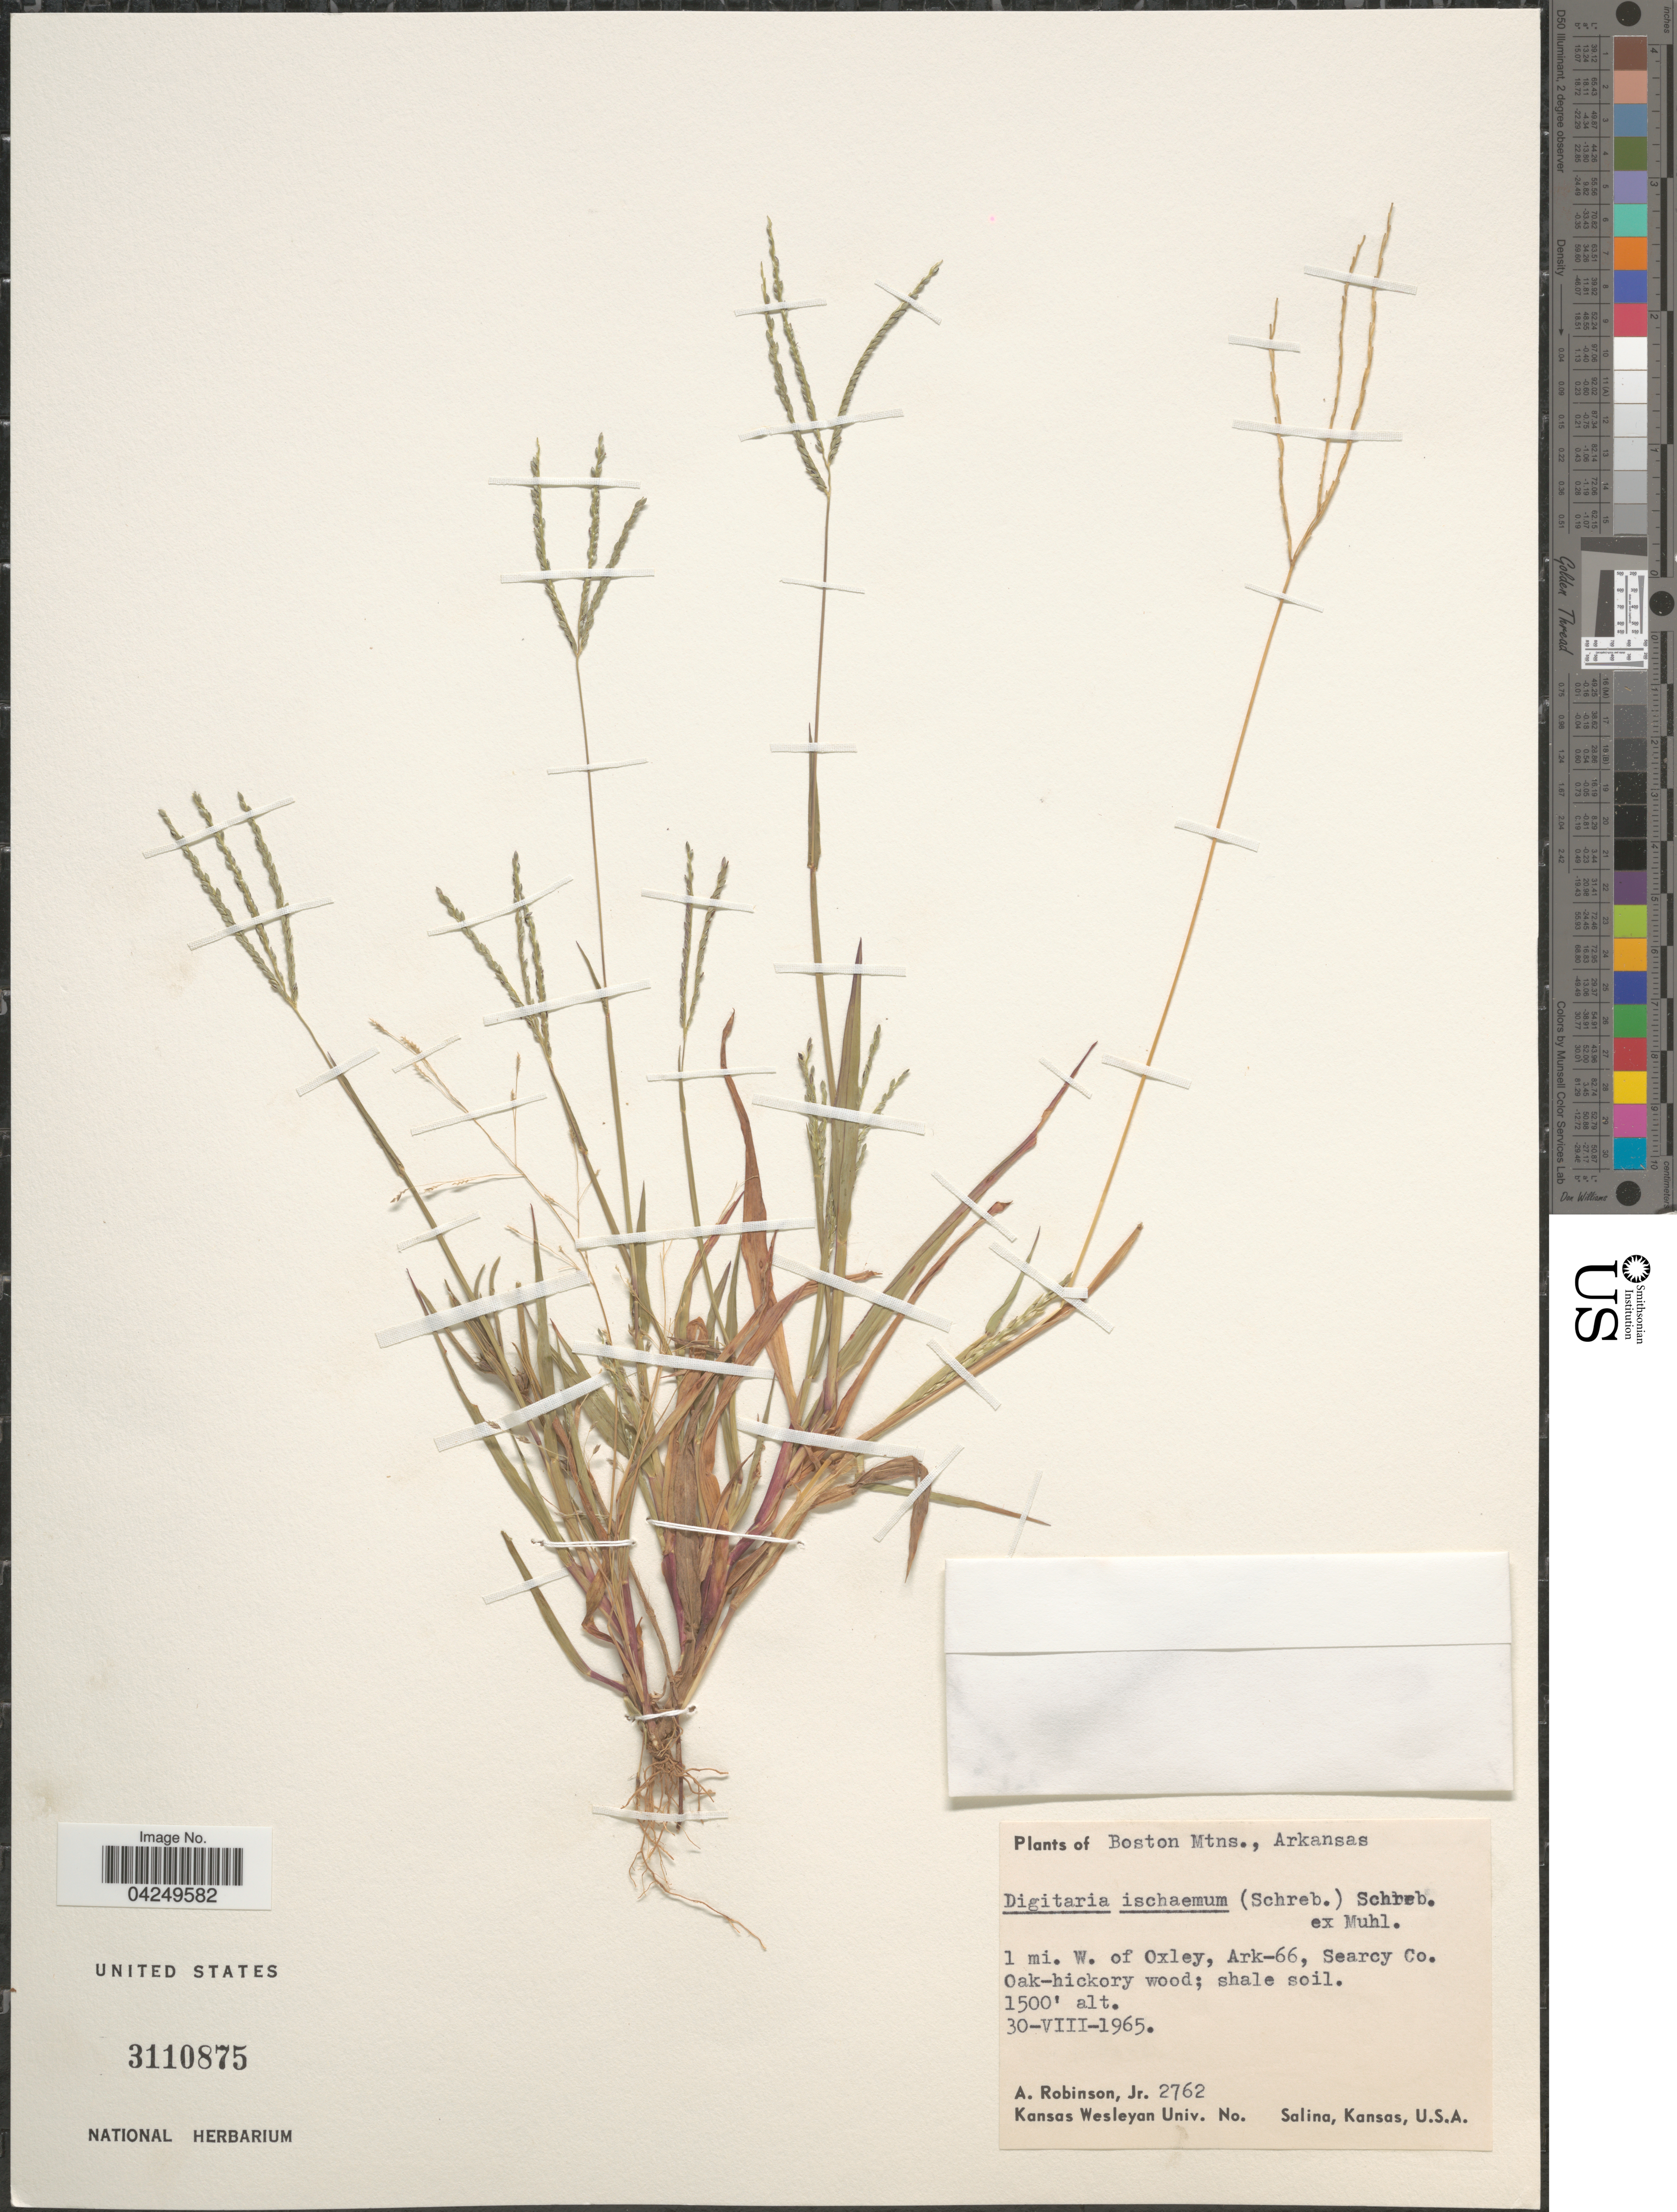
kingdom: Plantae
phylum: Tracheophyta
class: Liliopsida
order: Poales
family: Poaceae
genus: Digitaria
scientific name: Digitaria ischaemum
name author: (Schreber) Schreber ex Muhl.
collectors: A. Robinson Jr.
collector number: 2762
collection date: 1965-08-30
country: United States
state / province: Arkansas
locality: Boston Mtns. 1 mi. W. of Oxley, Ark-66, Searcy Co.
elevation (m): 457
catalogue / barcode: US 3110875